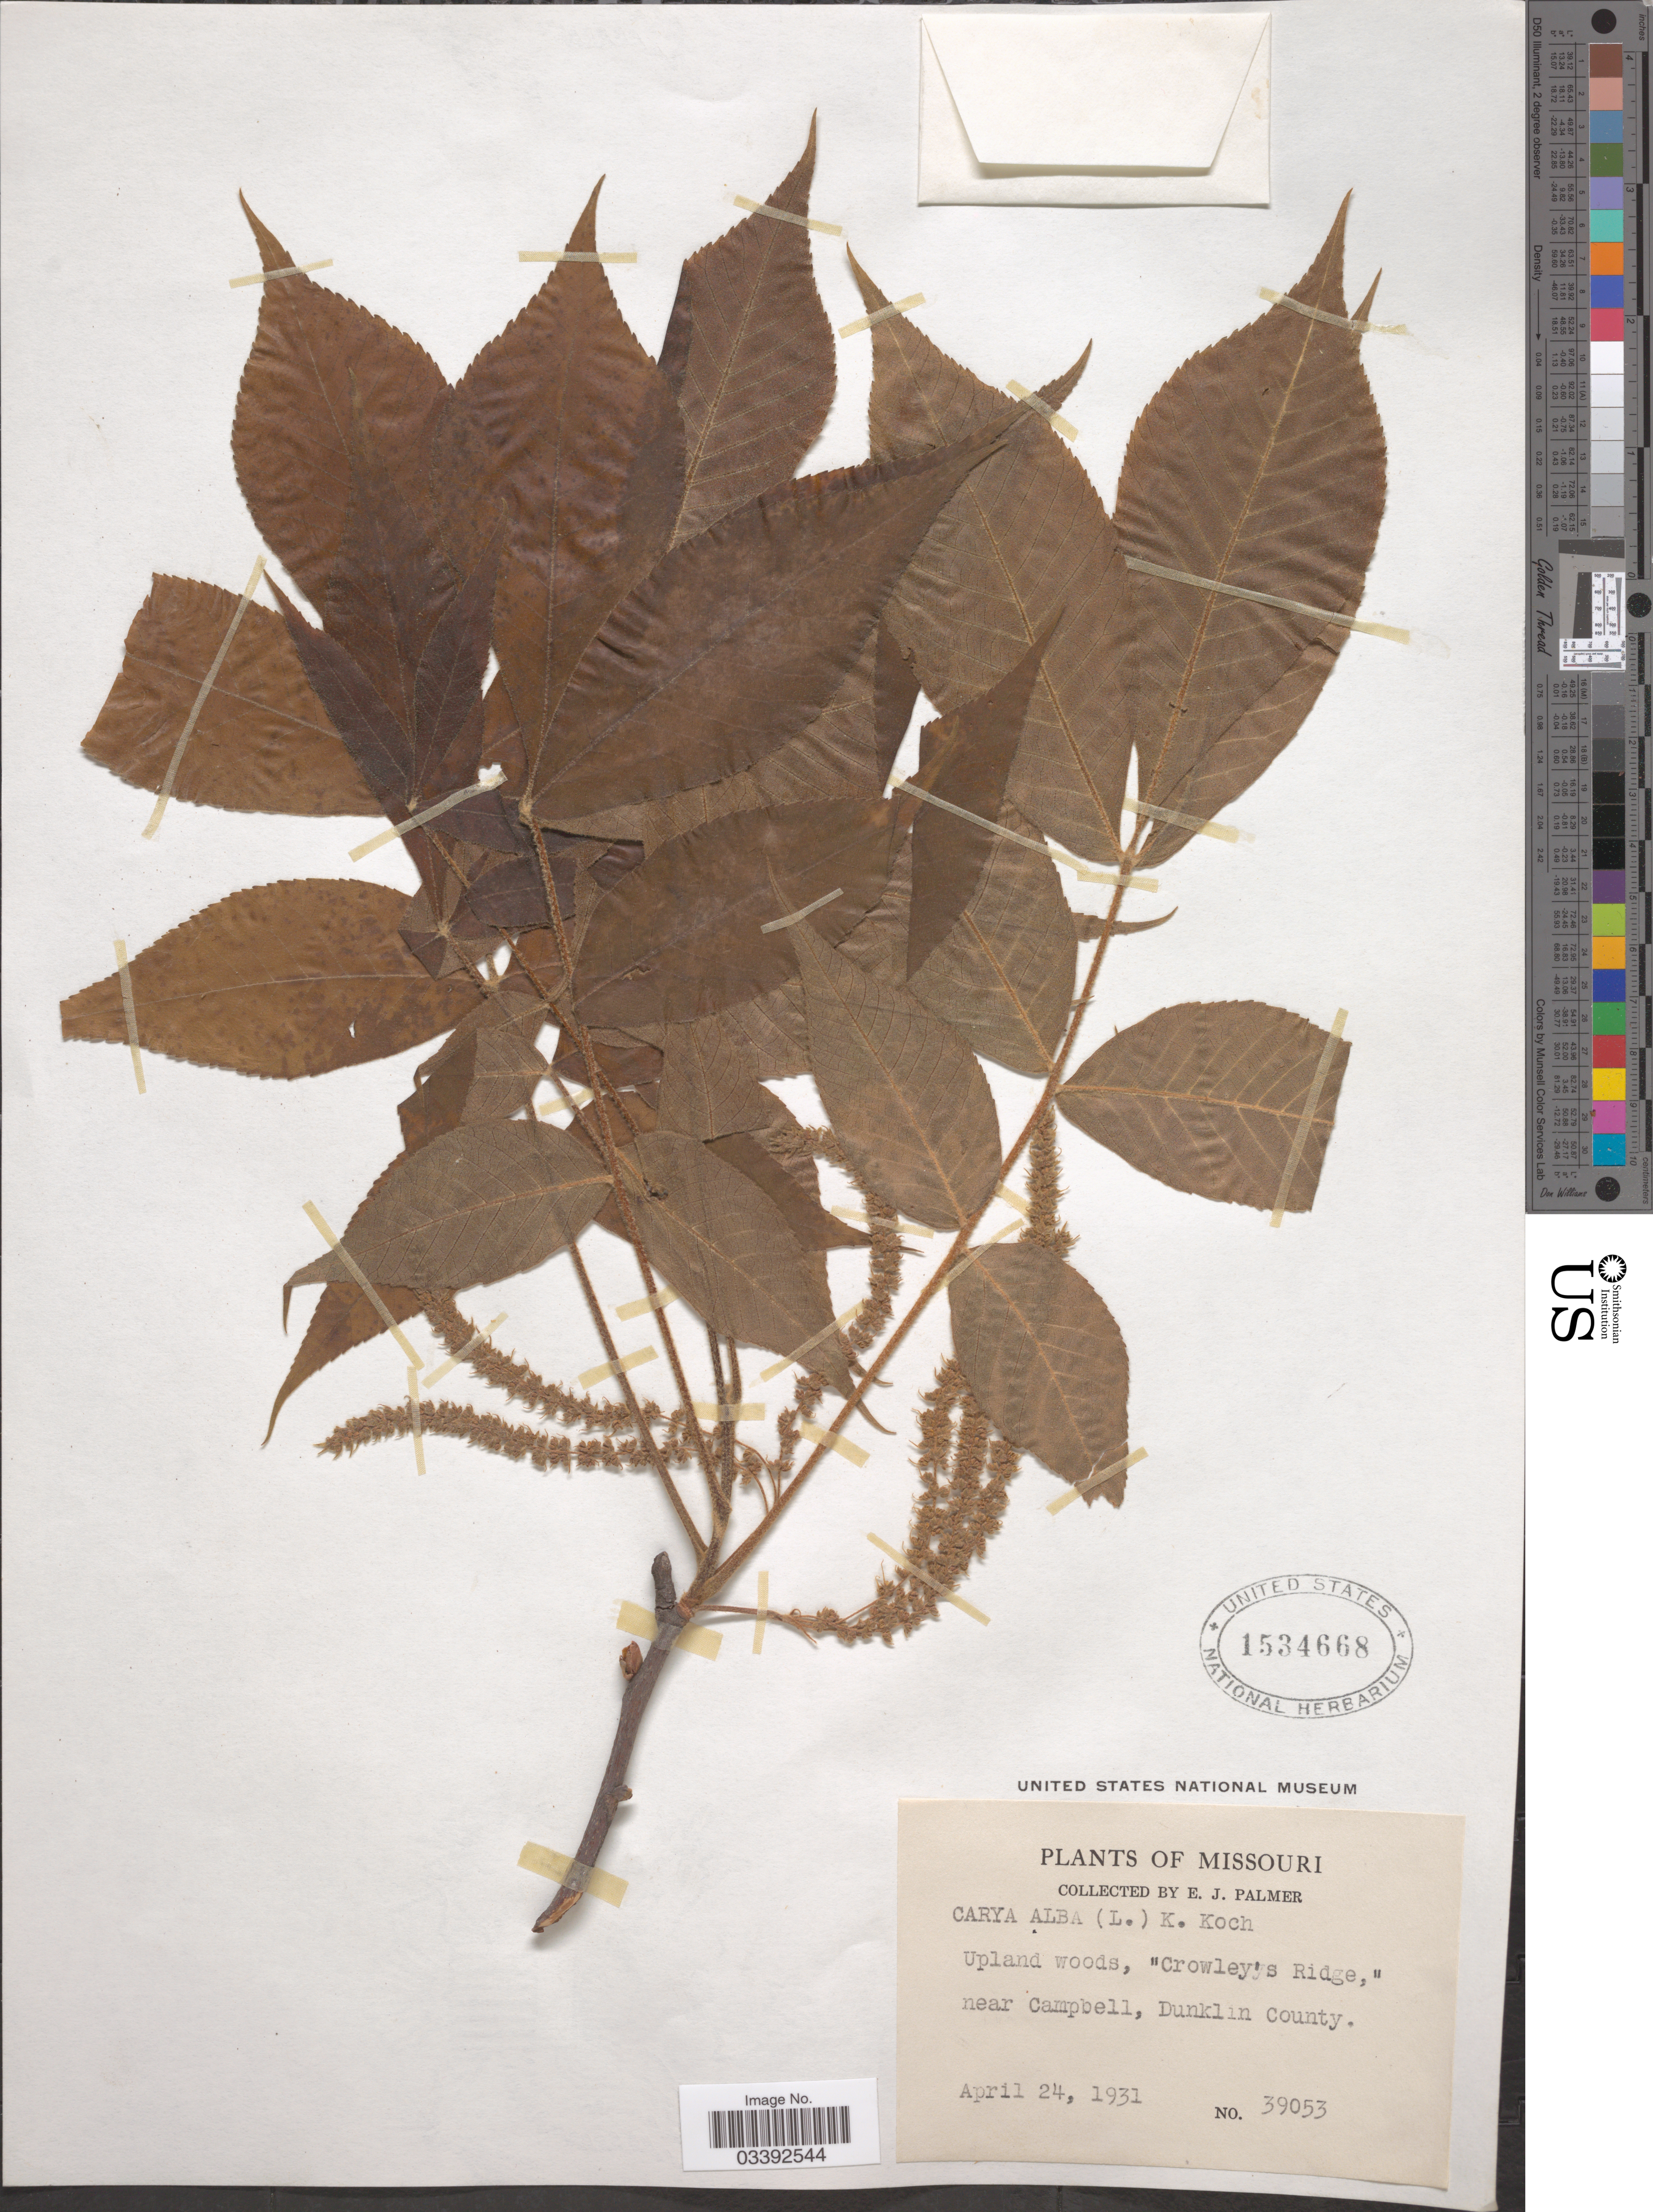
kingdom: Plantae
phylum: Tracheophyta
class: Magnoliopsida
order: Fagales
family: Juglandaceae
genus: Carya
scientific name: Carya tomentosa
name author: (Lam.) Nutt.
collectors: E. J. Palmer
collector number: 39053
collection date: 1931-04-24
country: United States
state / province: Missouri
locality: Crowley's Ridge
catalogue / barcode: US 1534668